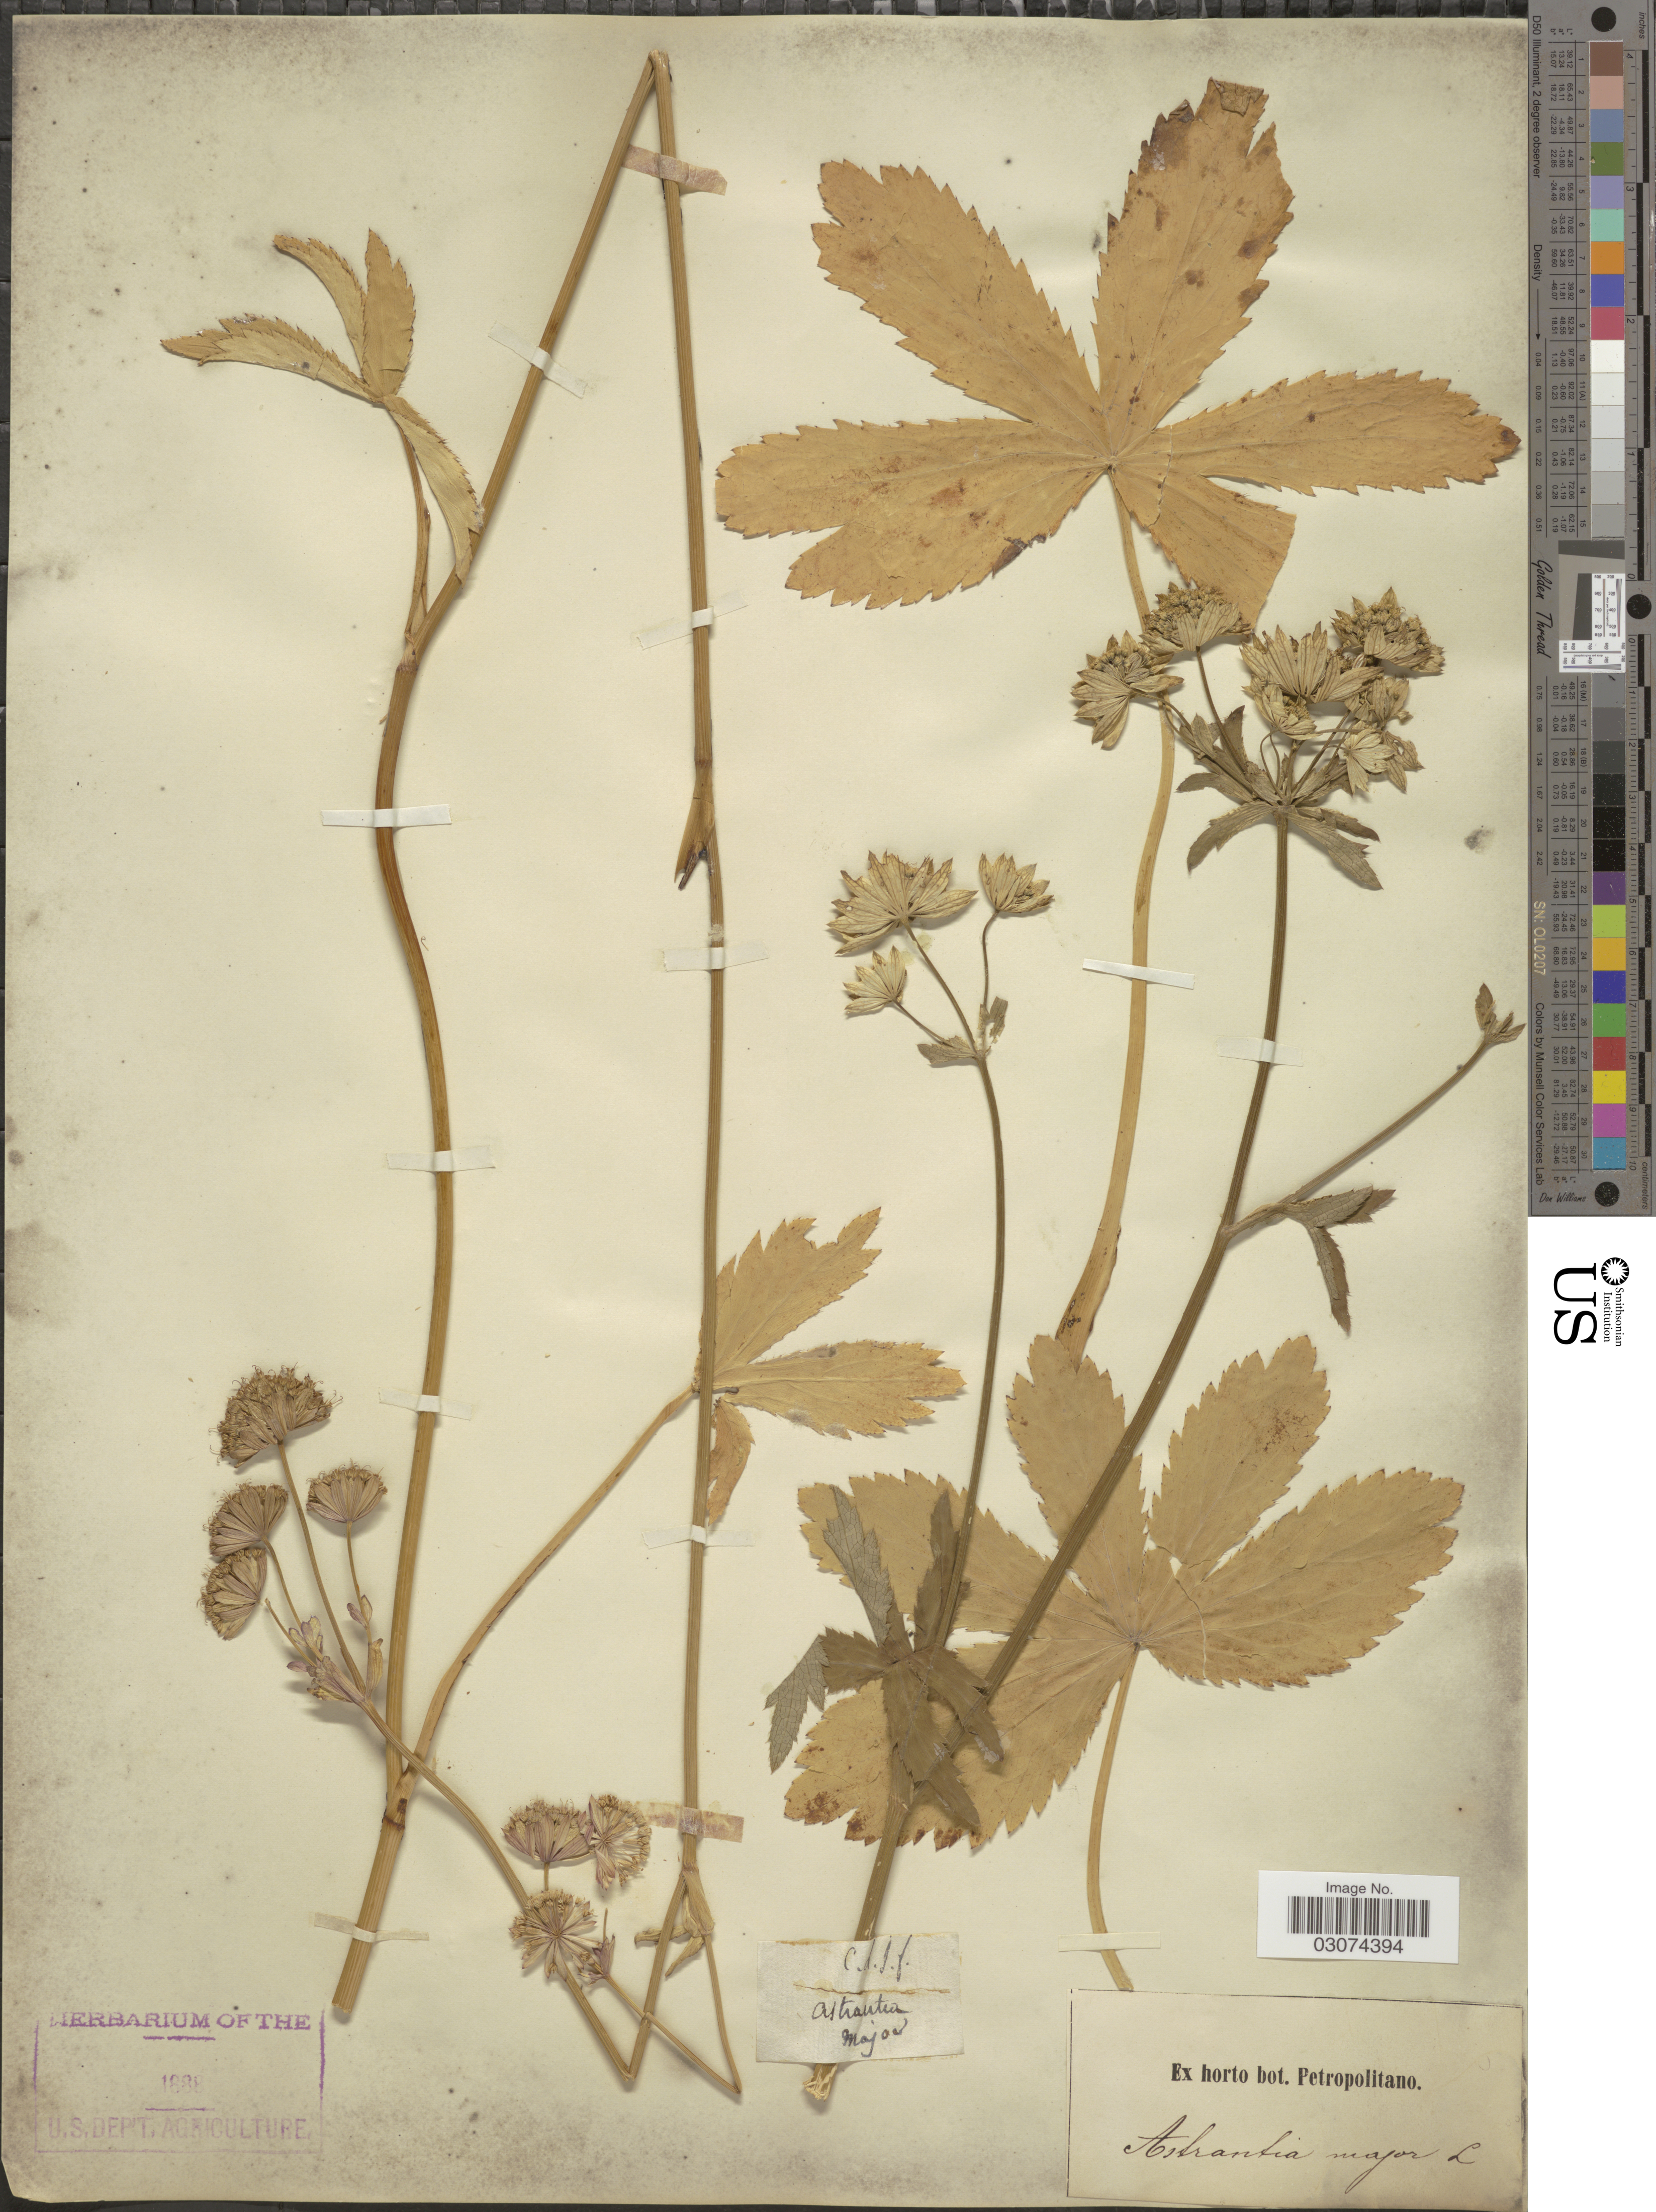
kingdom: Plantae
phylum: Tracheophyta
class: Magnoliopsida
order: Apiales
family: Apiaceae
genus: Astrantia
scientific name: Astrantia major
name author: L.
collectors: ex Horto Bot. Petropolitano